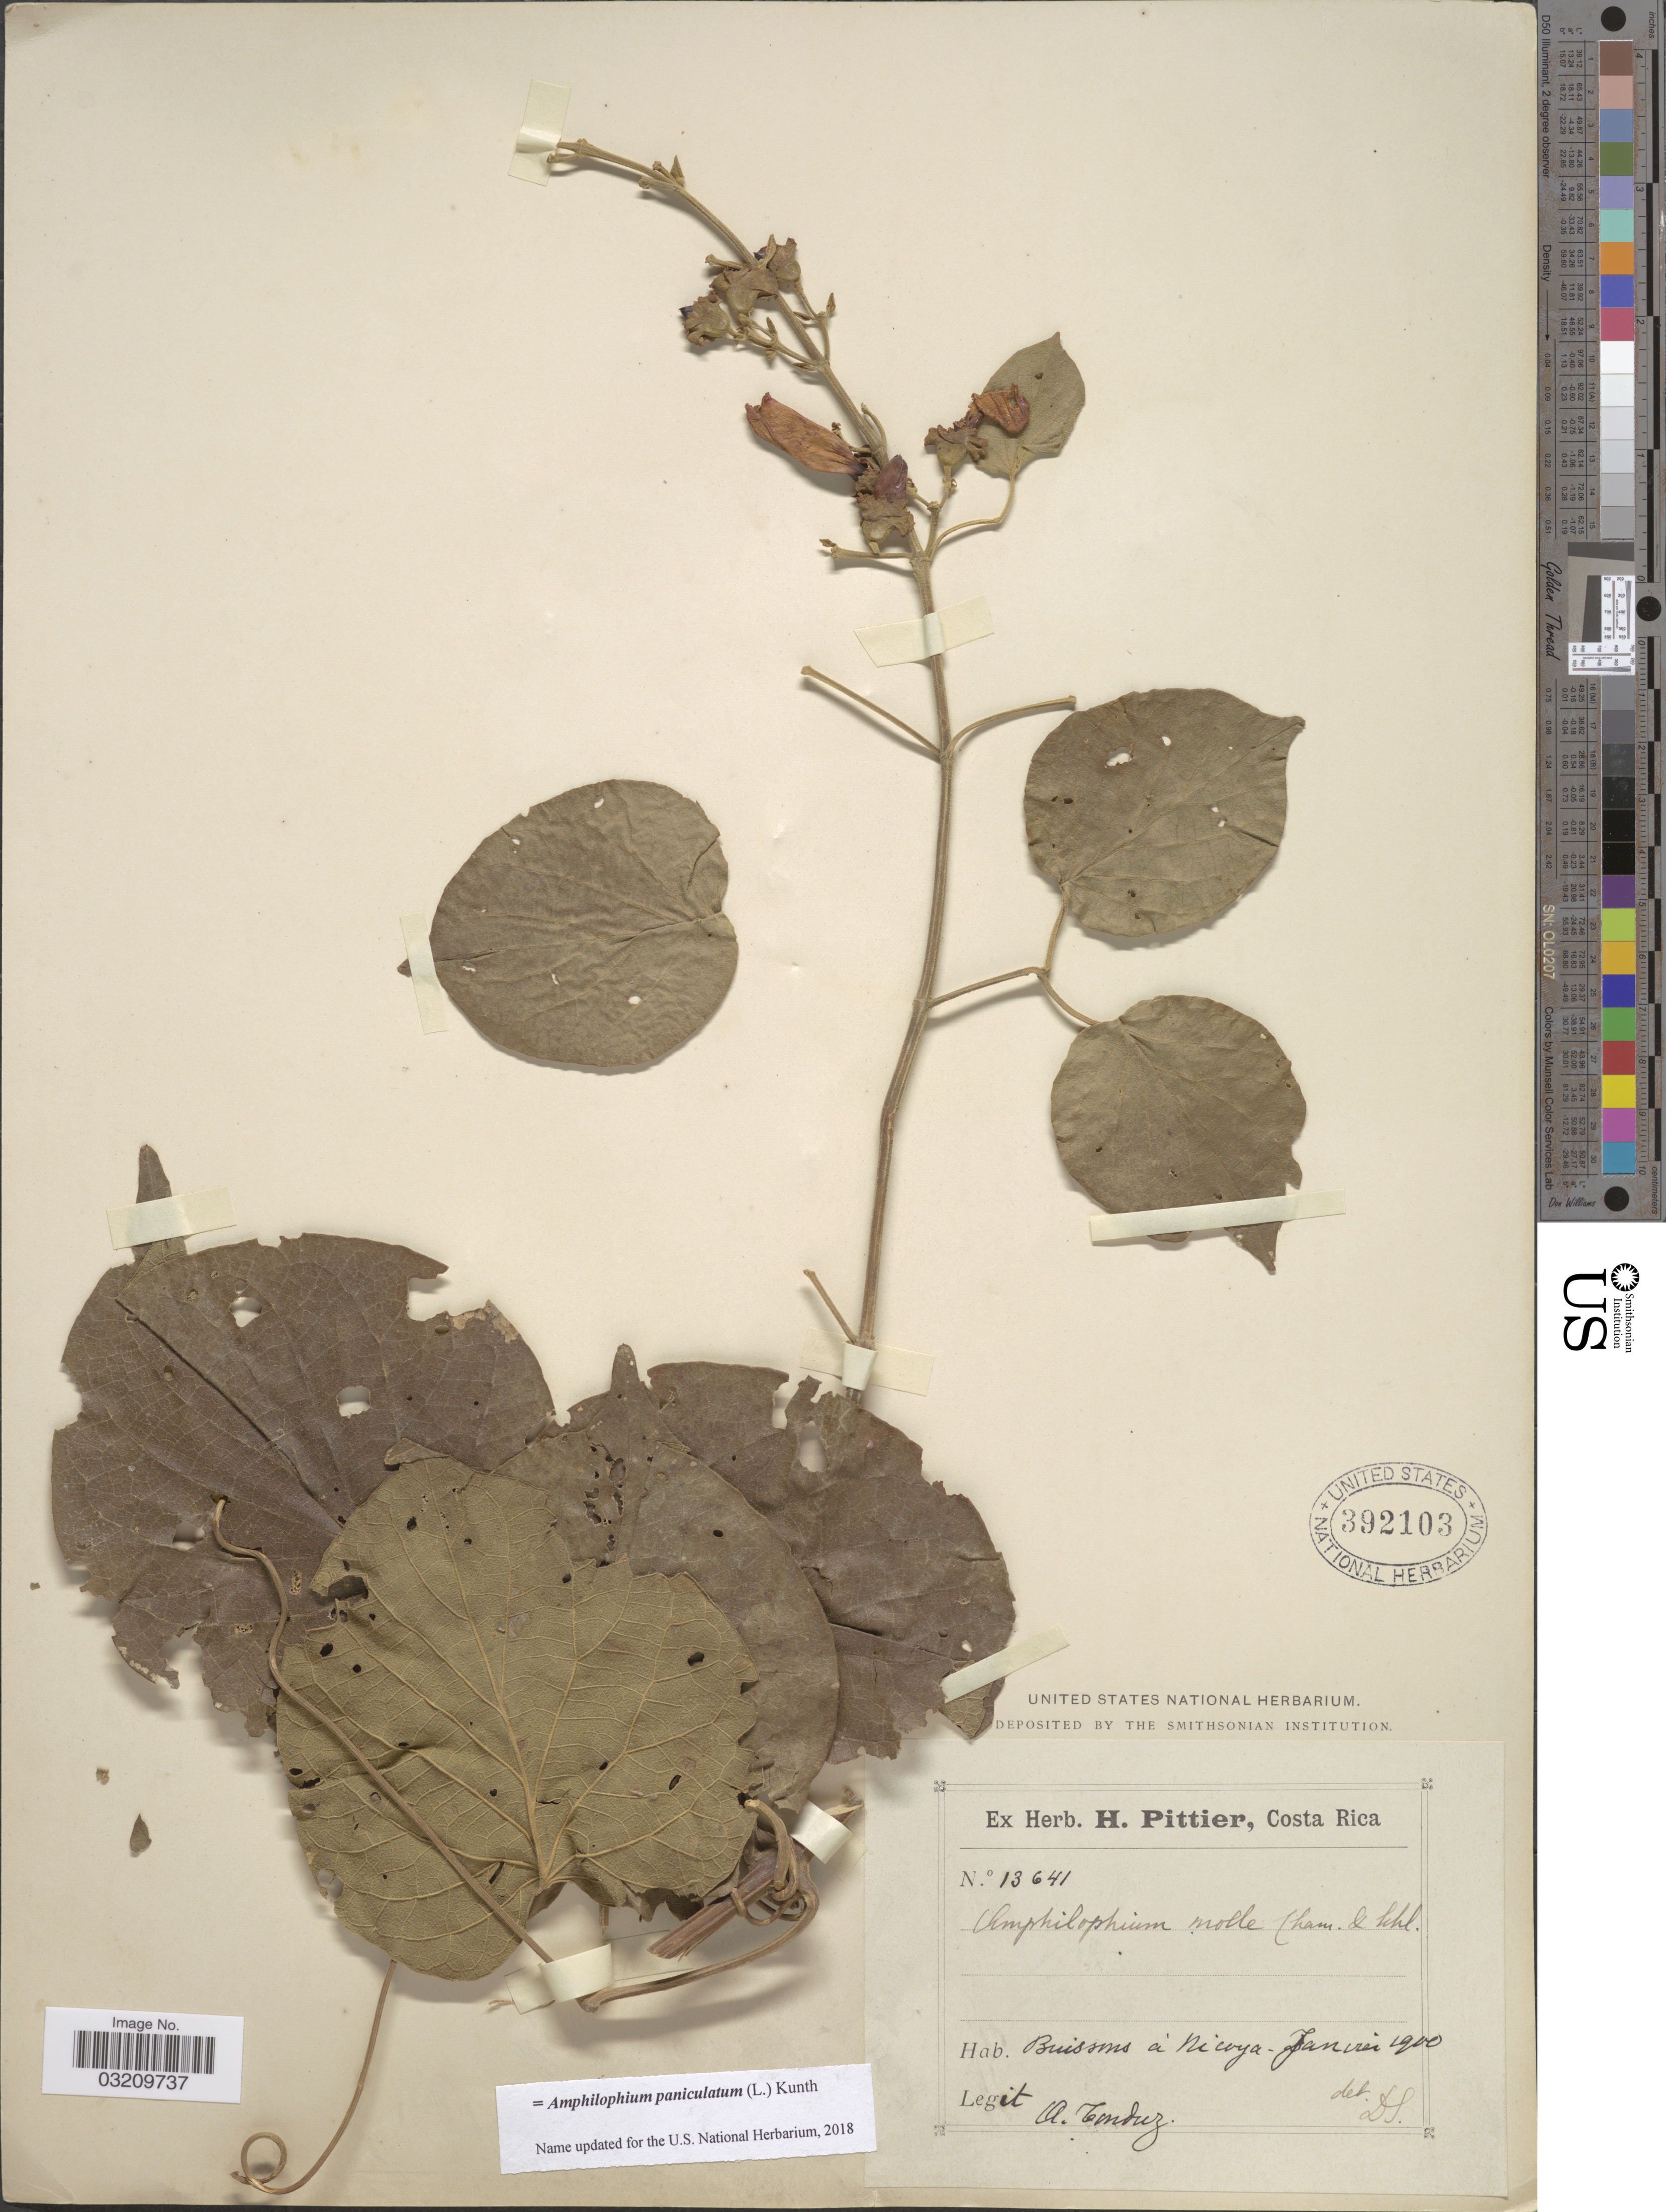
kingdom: Plantae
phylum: Tracheophyta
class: Magnoliopsida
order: Lamiales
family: Bignoniaceae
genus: Amphilophium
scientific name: Amphilophium paniculatum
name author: (L.) Kunth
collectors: A. Tonduz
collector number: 13641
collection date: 1900-01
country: Costa Rica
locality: Buissons á Nicoya.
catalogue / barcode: US 392103